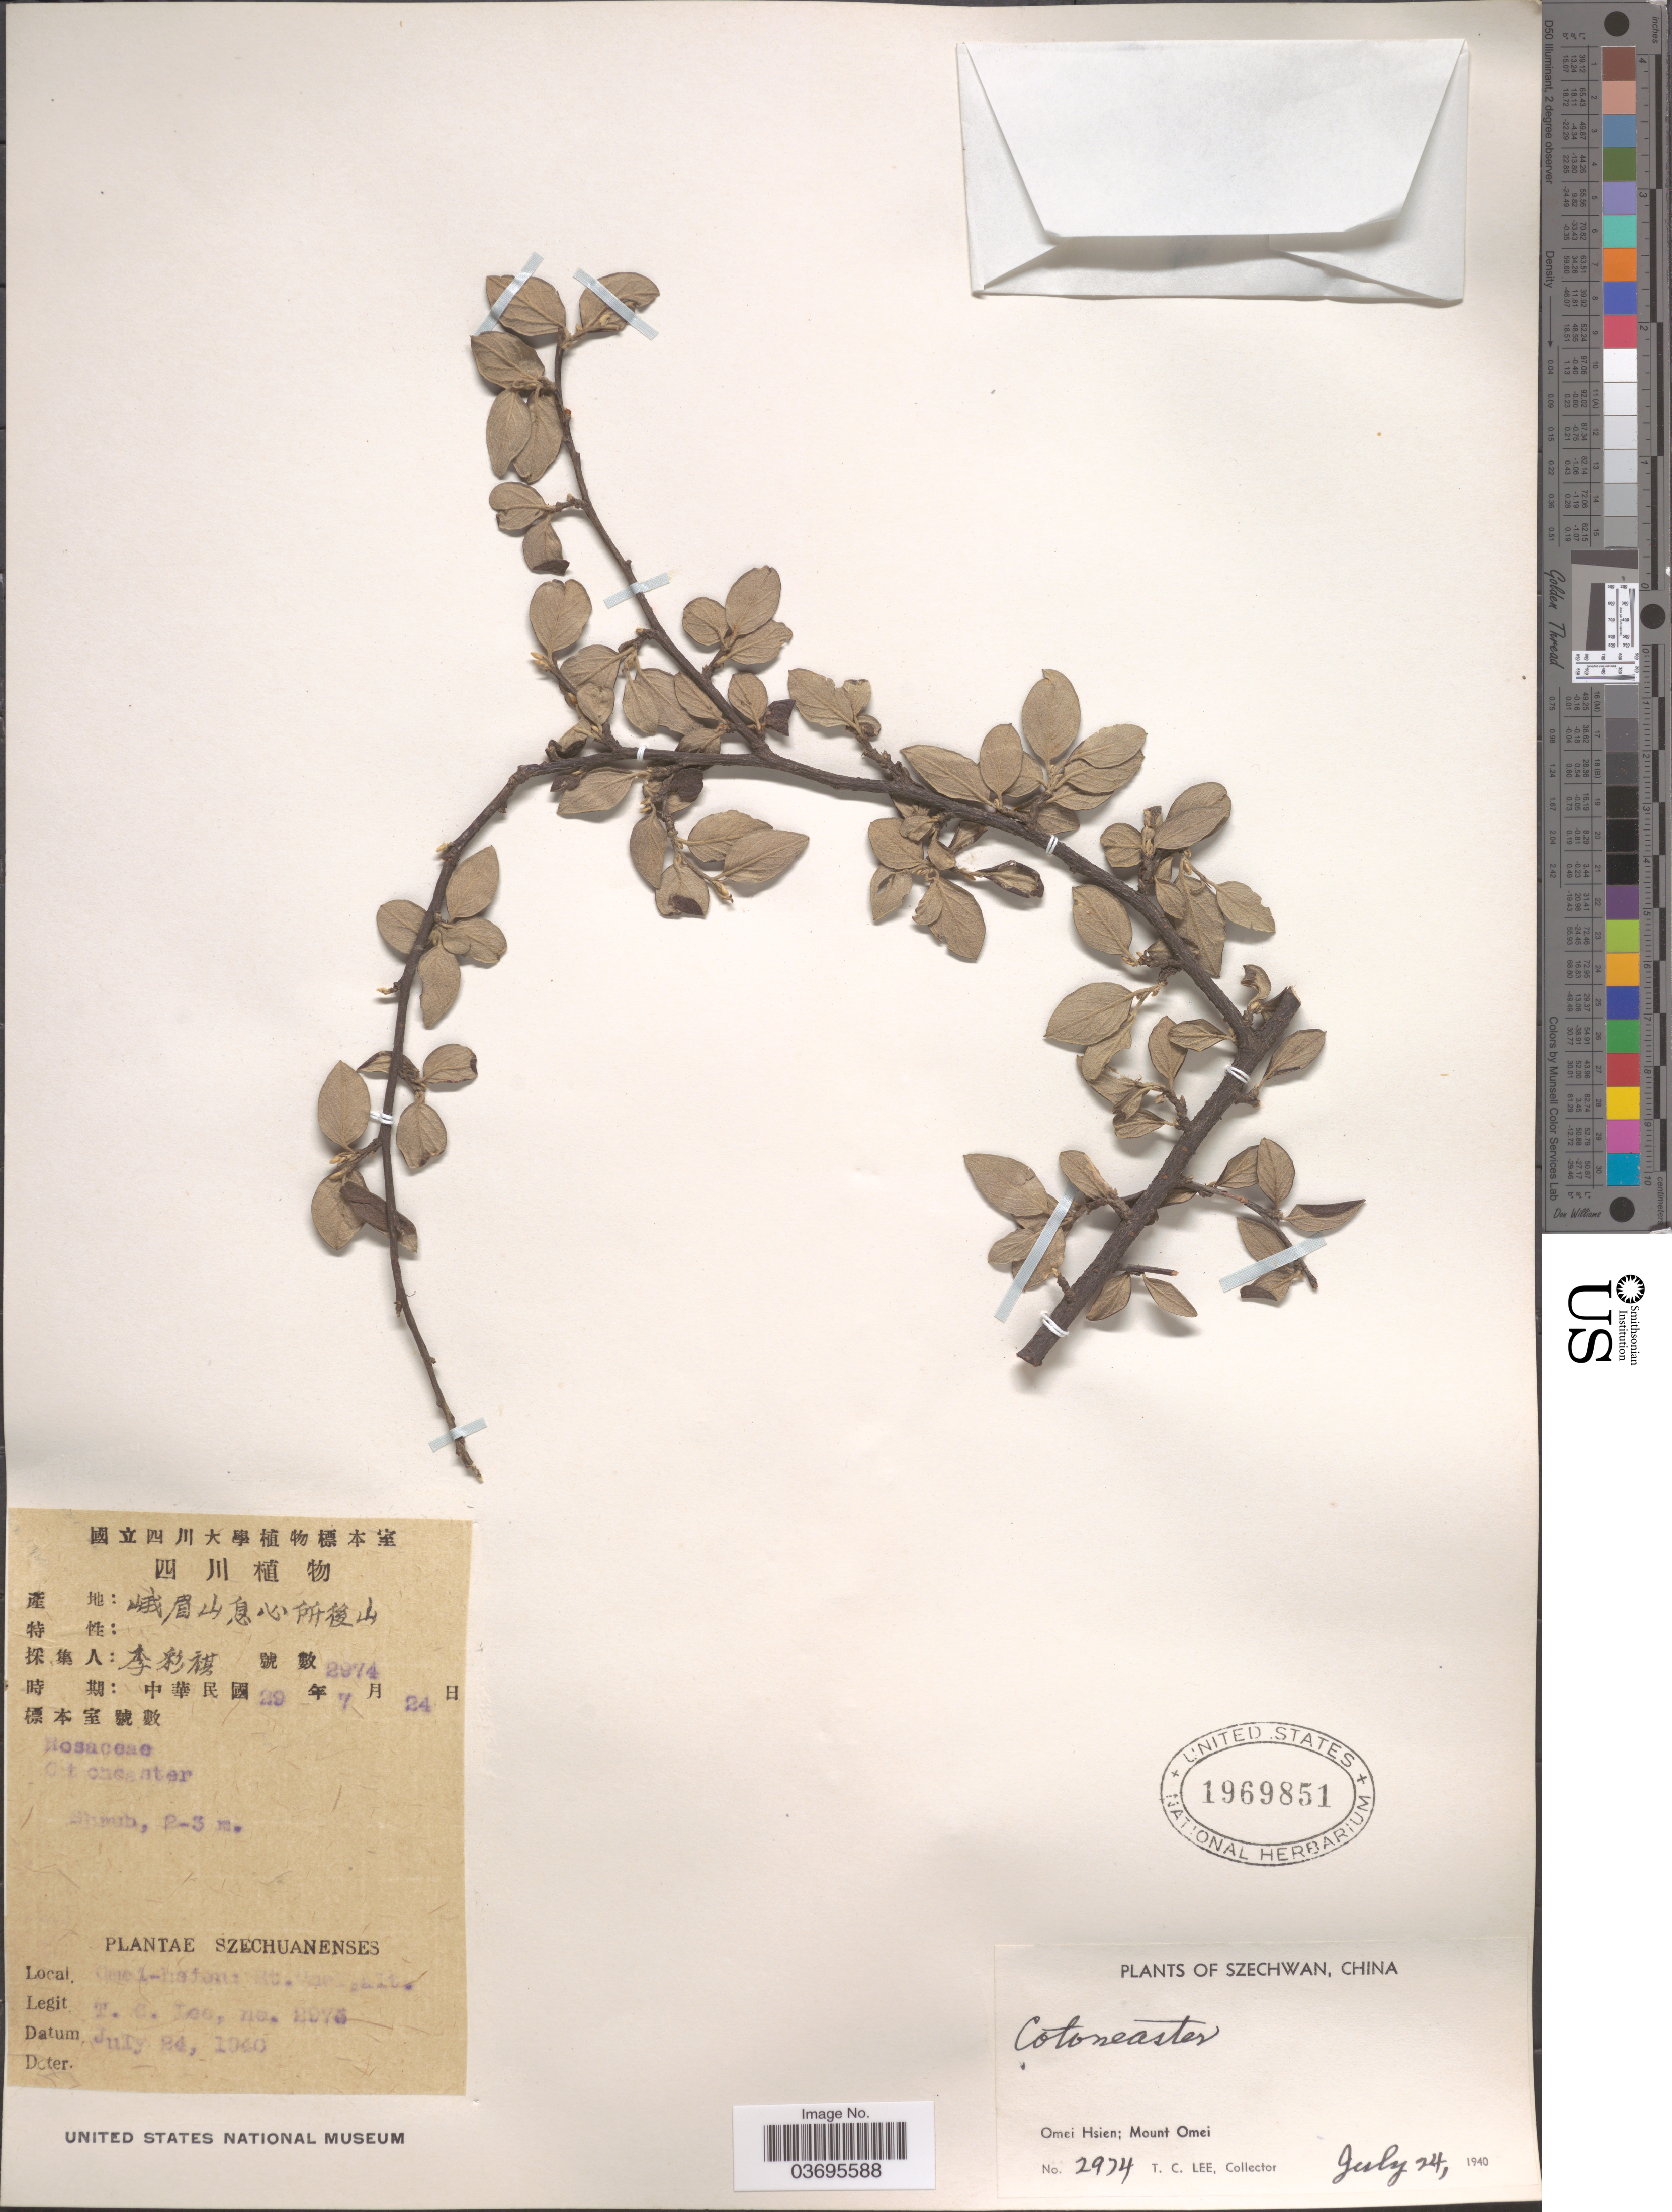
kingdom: Plantae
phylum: Tracheophyta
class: Magnoliopsida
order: Rosales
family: Rosaceae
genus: Cotoneaster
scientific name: Cotoneaster sp.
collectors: T. Lee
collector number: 2974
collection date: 1940-07-24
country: China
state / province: Sichuan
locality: Szechwan. Omei Hsien; Mount Omei.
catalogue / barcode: US 1969851